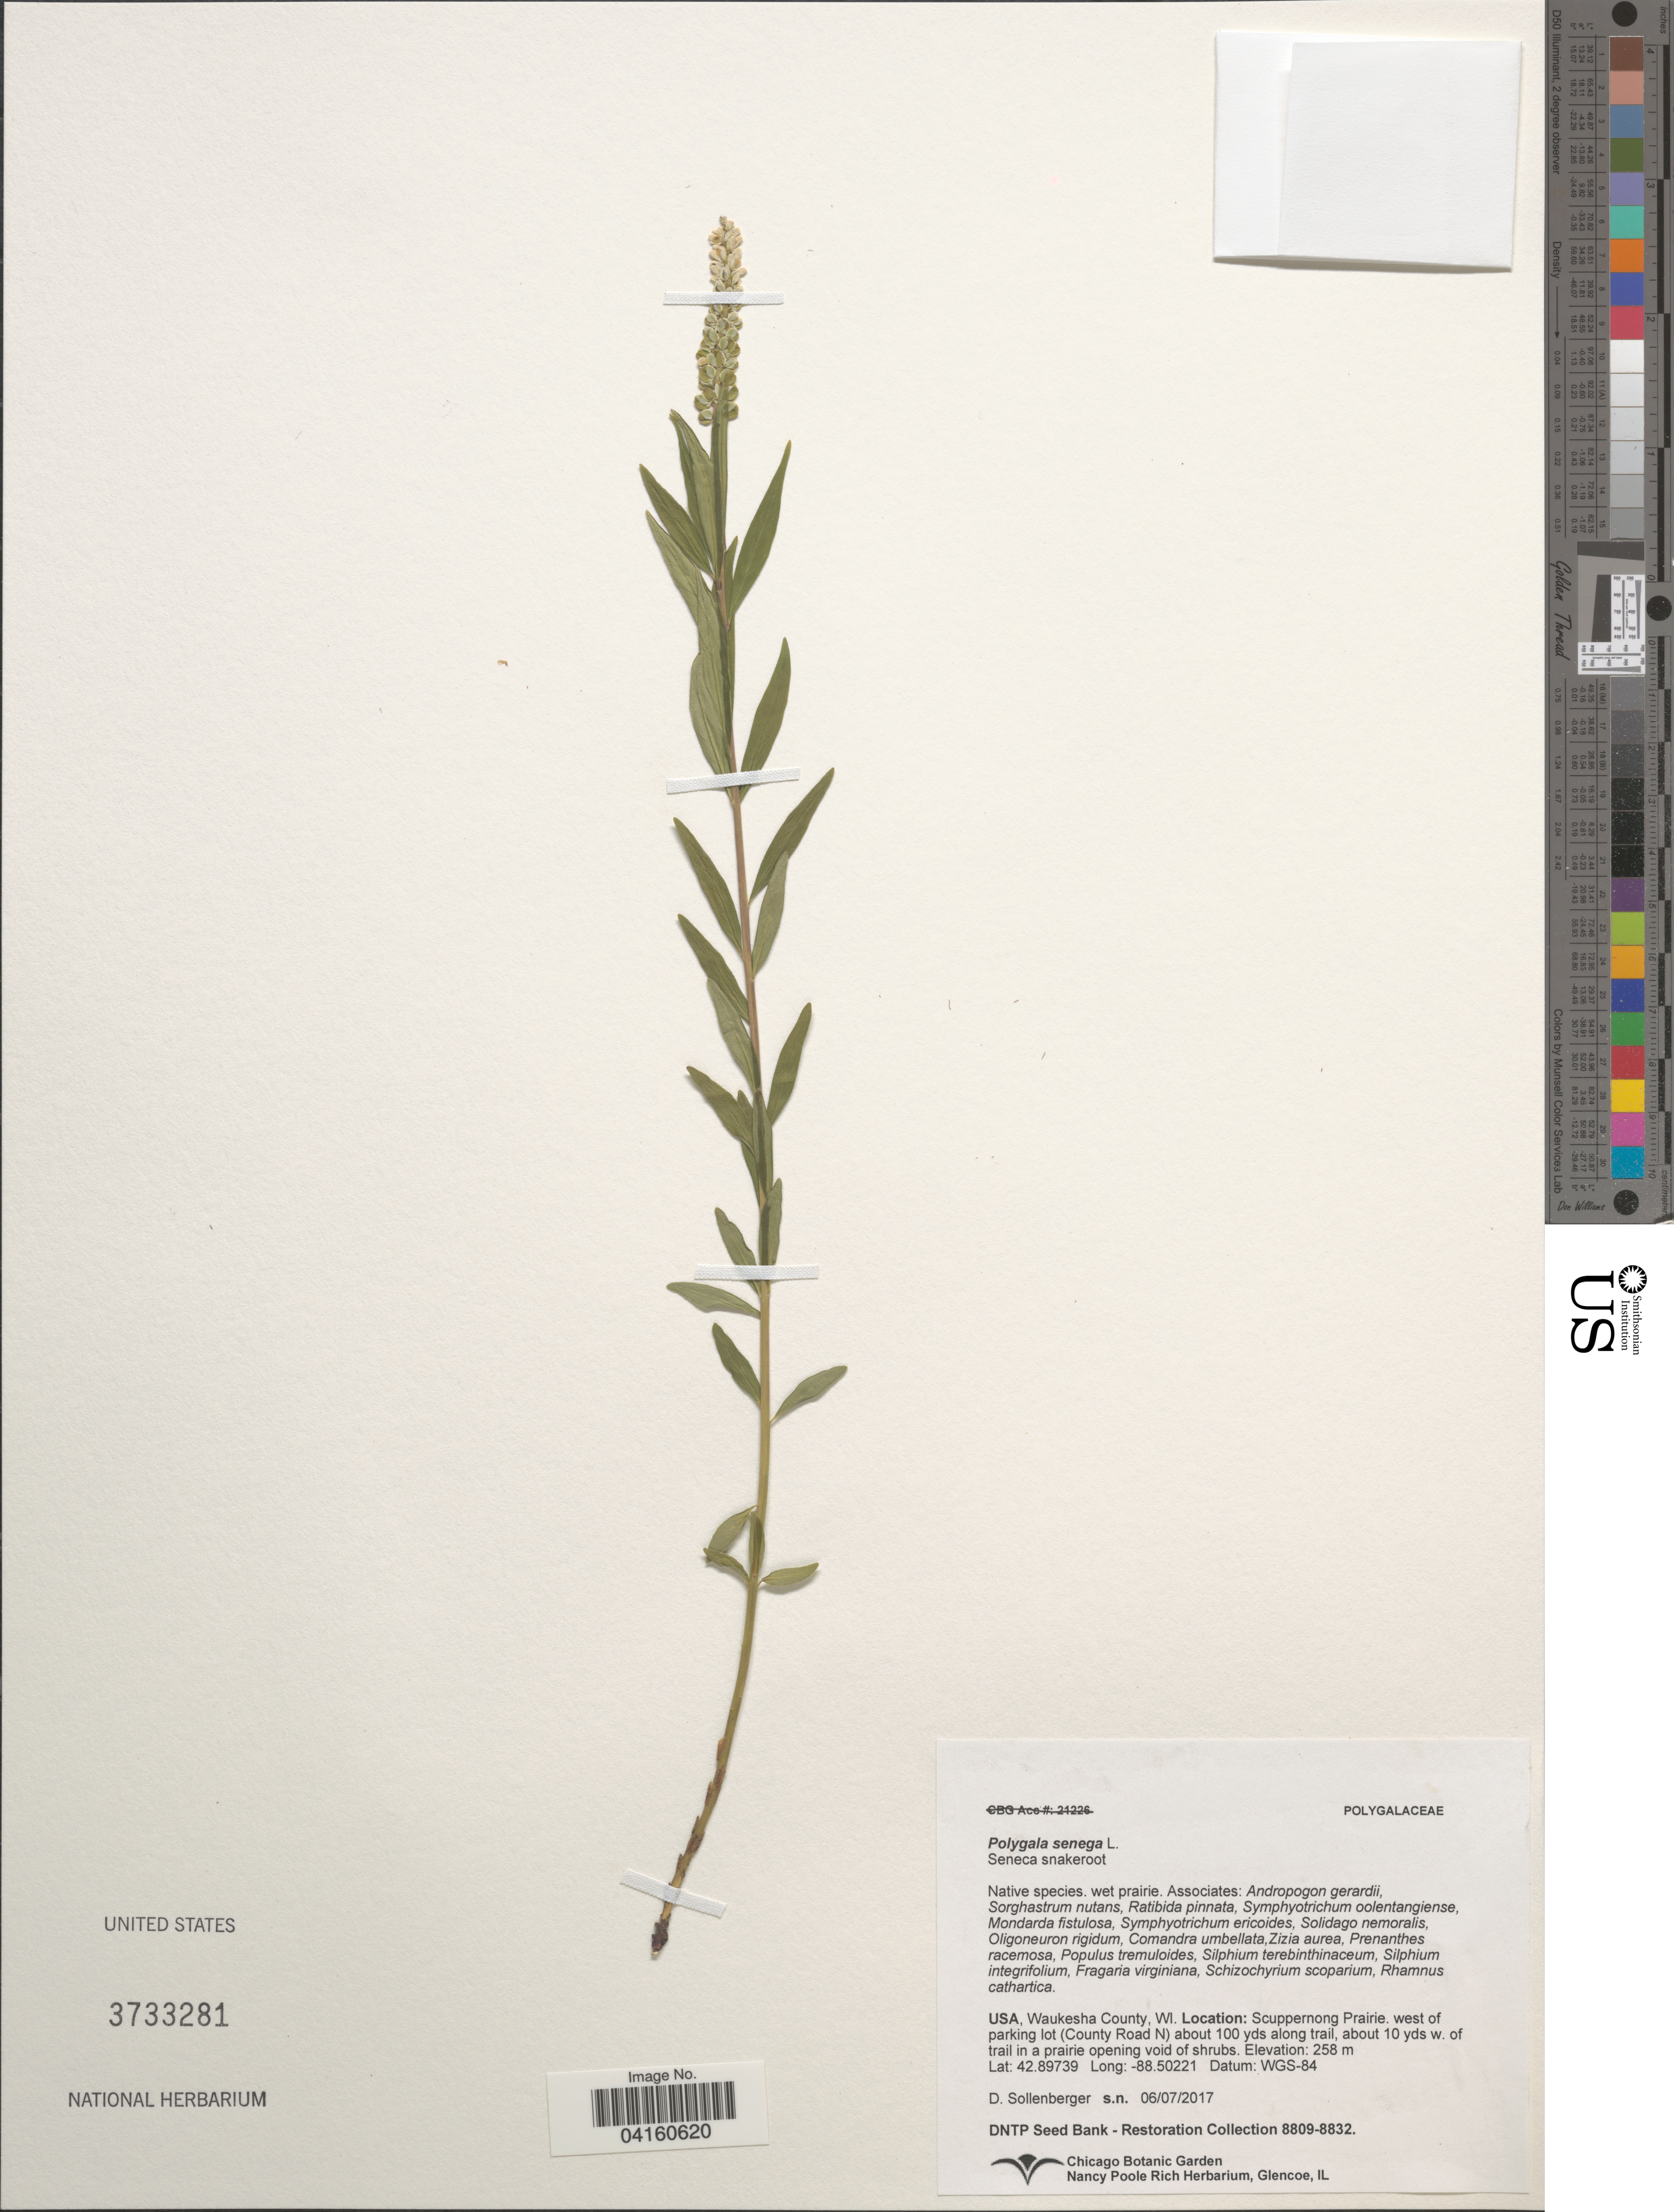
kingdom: Plantae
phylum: Tracheophyta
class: Magnoliopsida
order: Fabales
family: Polygalaceae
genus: Polygala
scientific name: Polygala senega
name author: L.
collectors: D. Sollenberger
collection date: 2017-06-07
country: United States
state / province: Wisconsin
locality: Waukesha County. Scuppernong Prairie. West of parking lot (County Road N) about 100 yds along trail, about 10 yds w. of trail in a prairie opening void of shrubs.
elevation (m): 258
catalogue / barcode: US 3733281